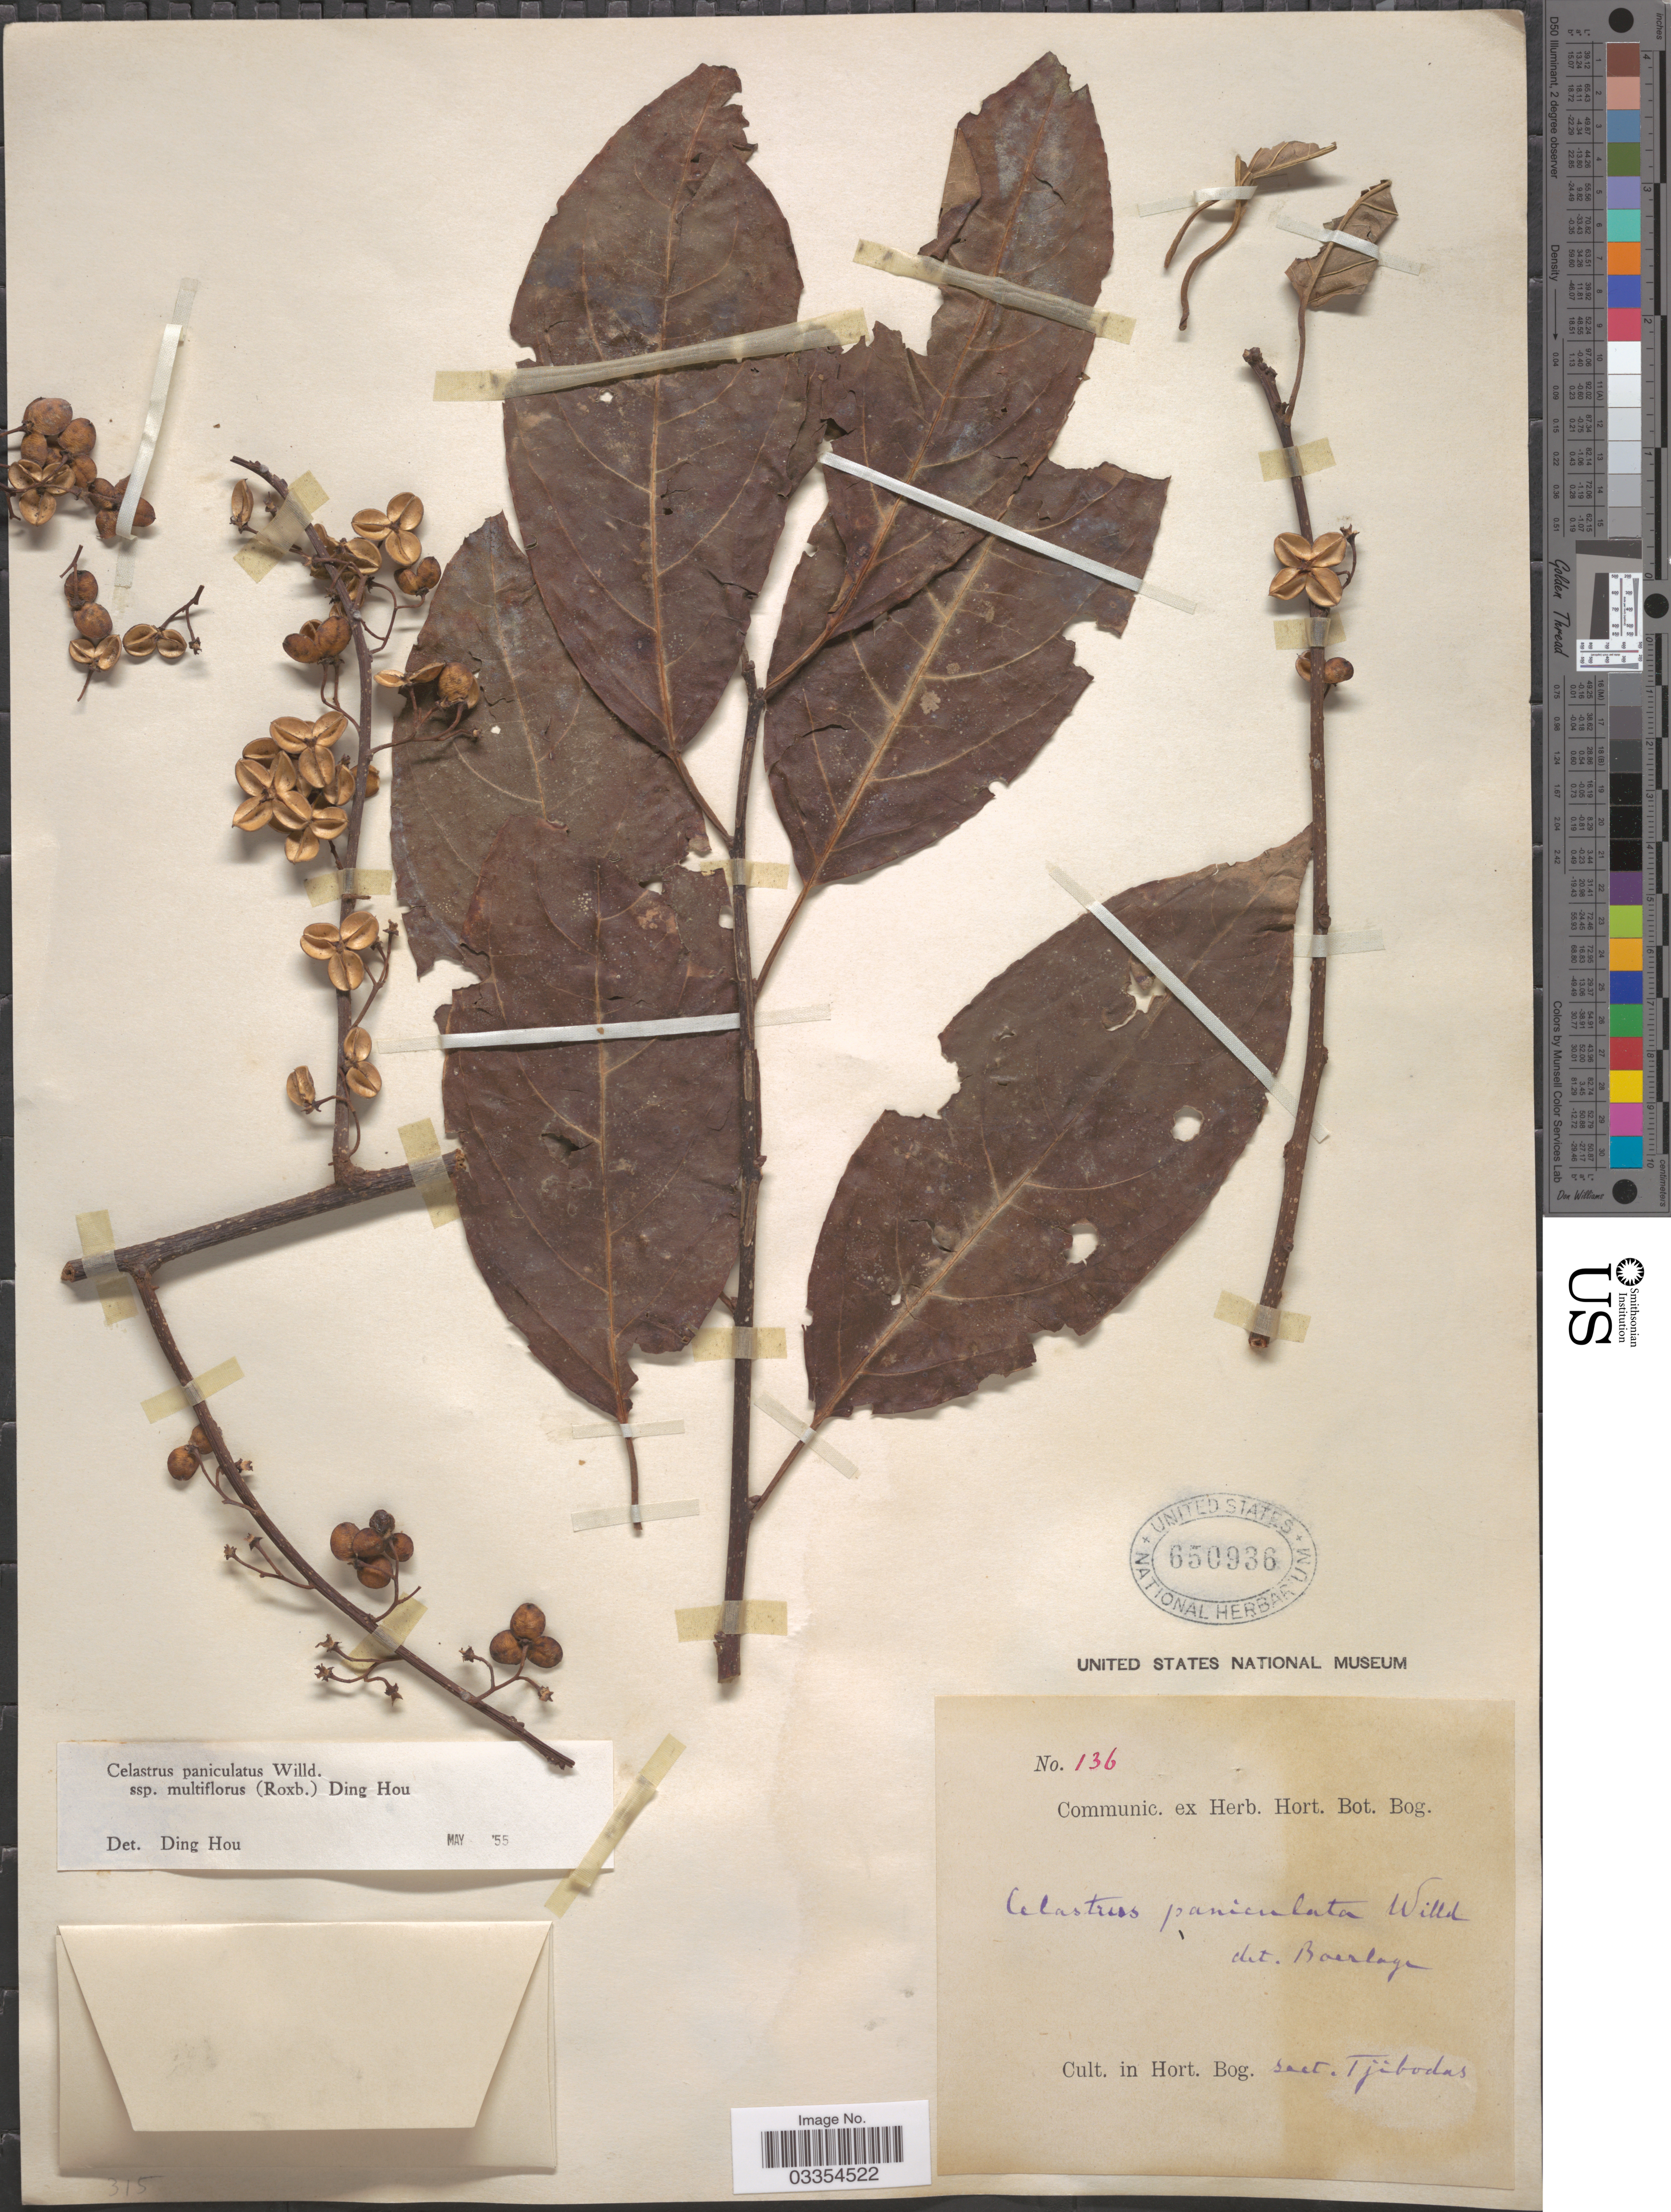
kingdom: Plantae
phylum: Tracheophyta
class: Magnoliopsida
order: Celastrales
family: Celastraceae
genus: Celastrus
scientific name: Celastrus paniculatus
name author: Willd.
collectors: ex herb. Hort. Bot. Bog.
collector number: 136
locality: In Hort. Bog. sect. Tjibodas.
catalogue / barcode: US 650936